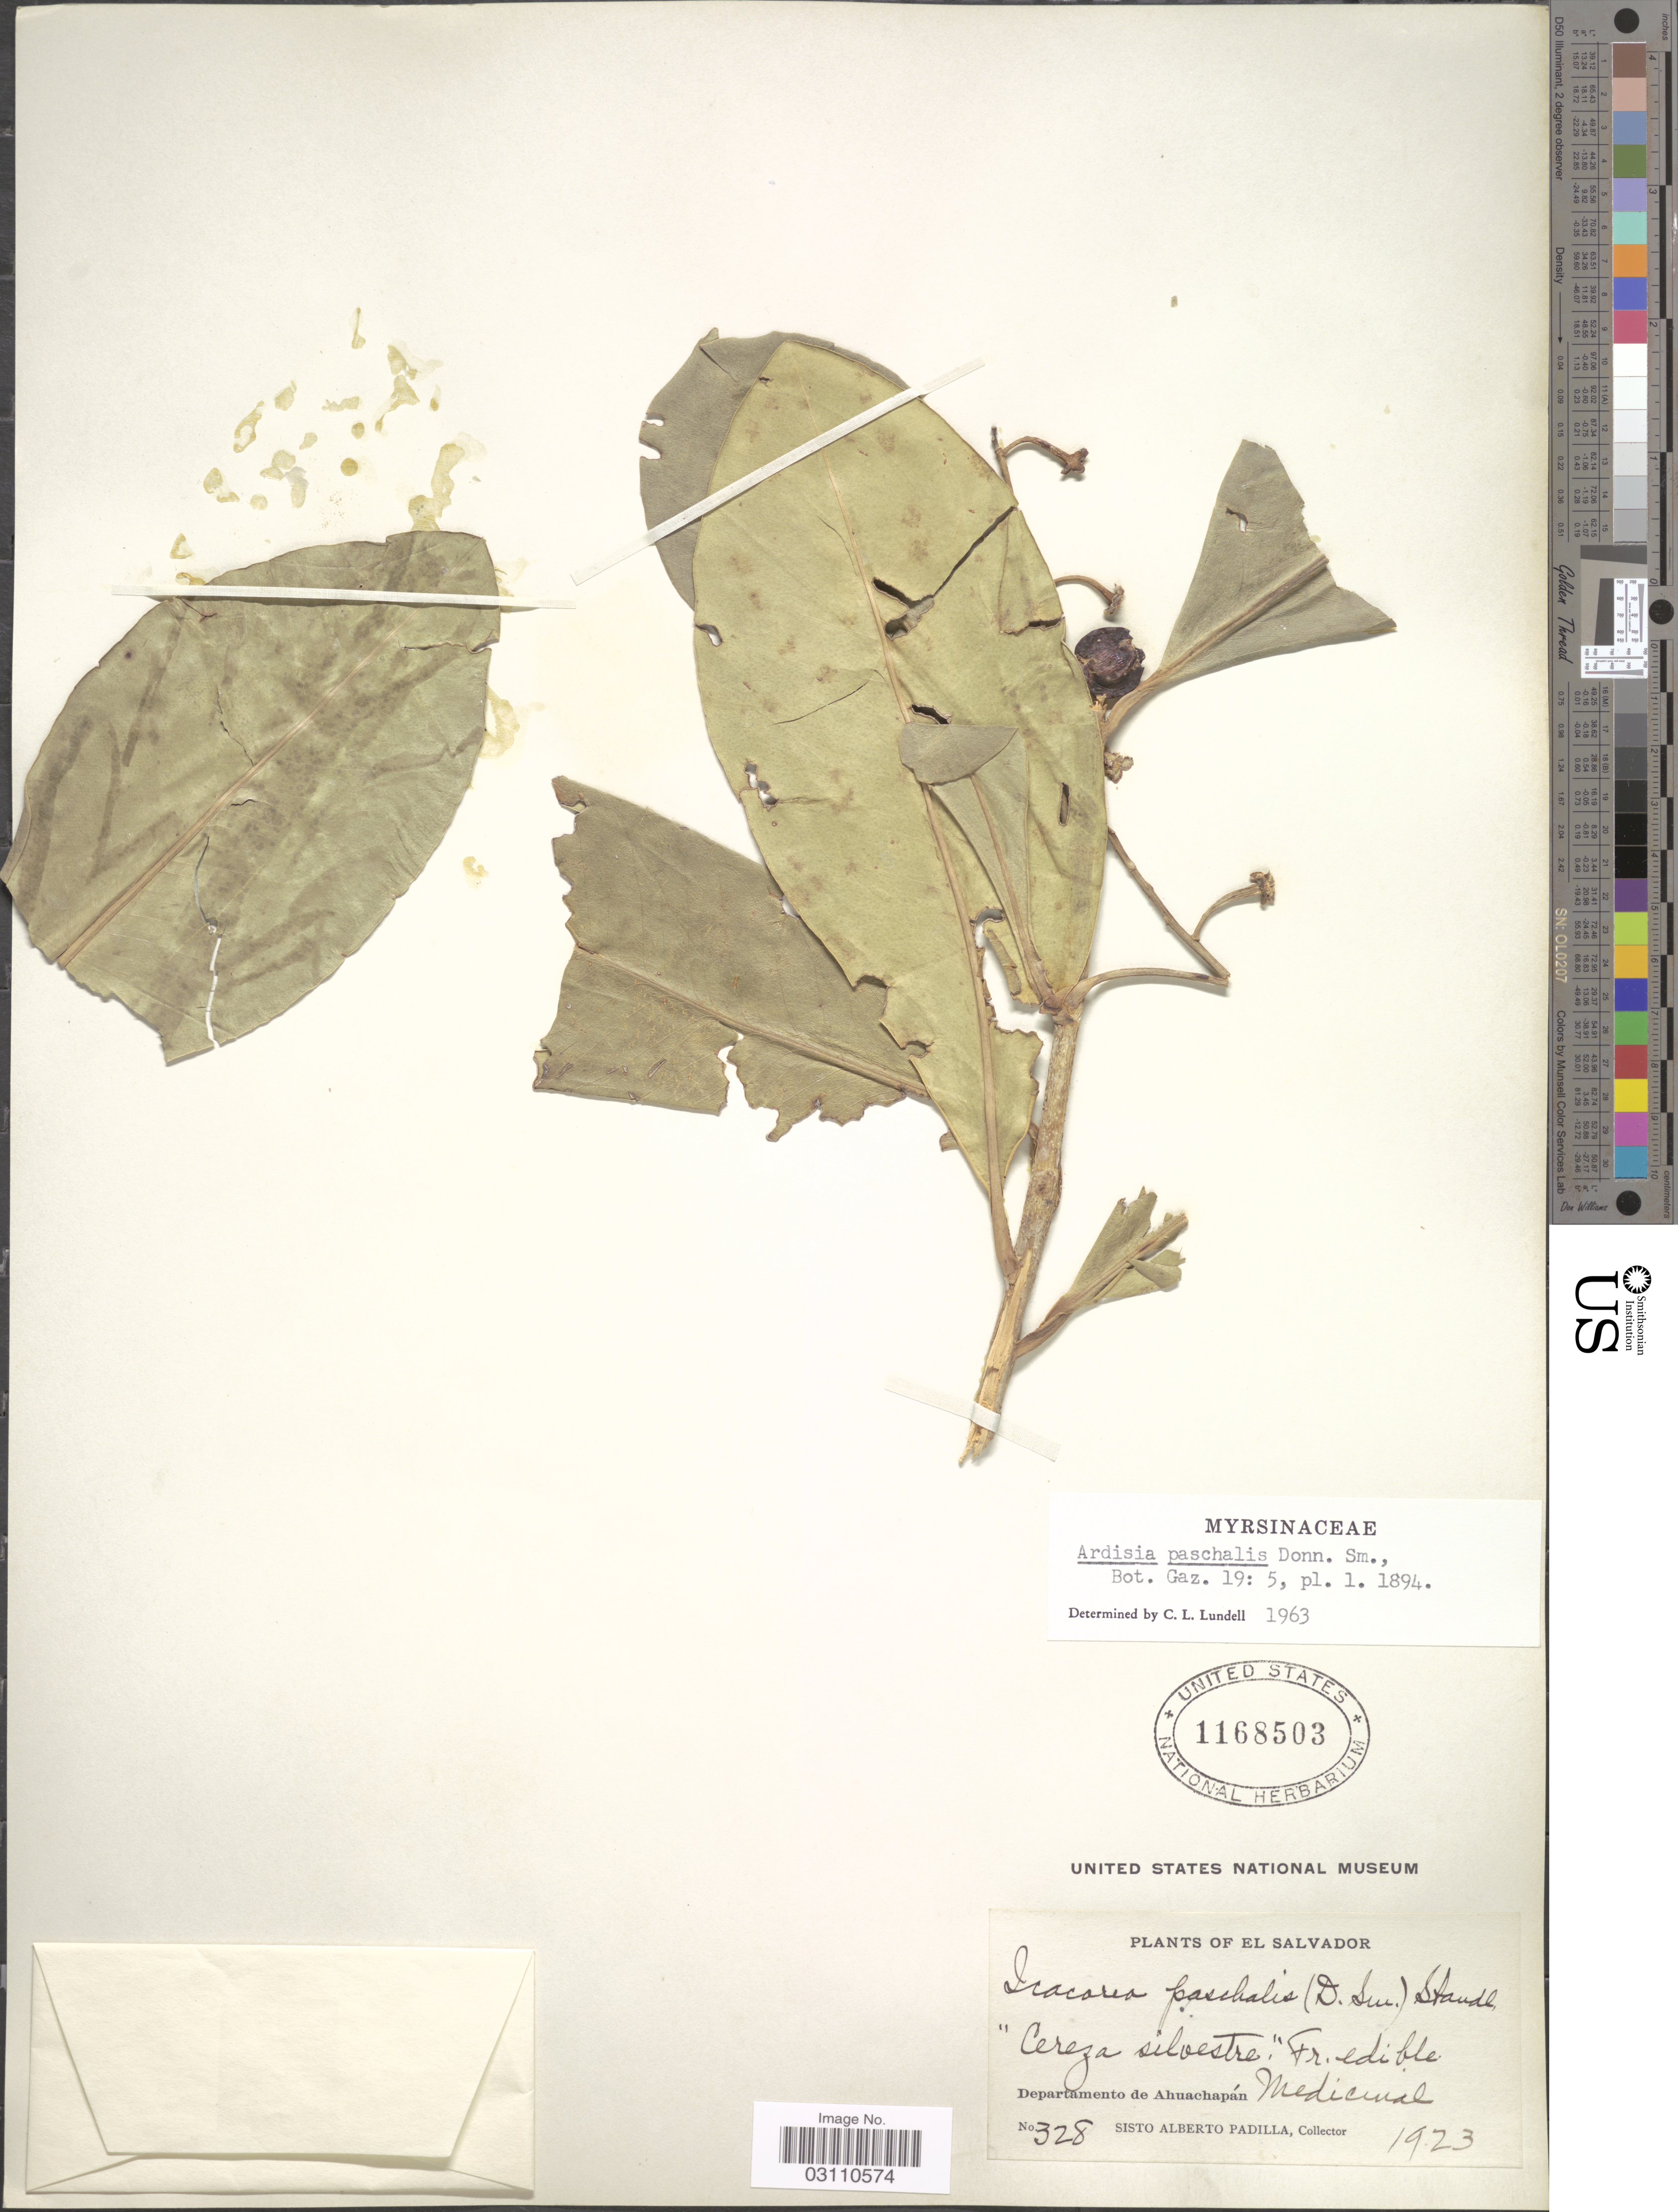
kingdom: Plantae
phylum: Tracheophyta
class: Magnoliopsida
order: Ericales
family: Primulaceae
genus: Ardisia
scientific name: Ardisia paschalis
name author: Donn. Sm.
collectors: S. A. Padilla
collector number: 328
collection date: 1923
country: El Salvador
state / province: Ahuachapan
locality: Departamento de Ahuachapán.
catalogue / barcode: US 1168503